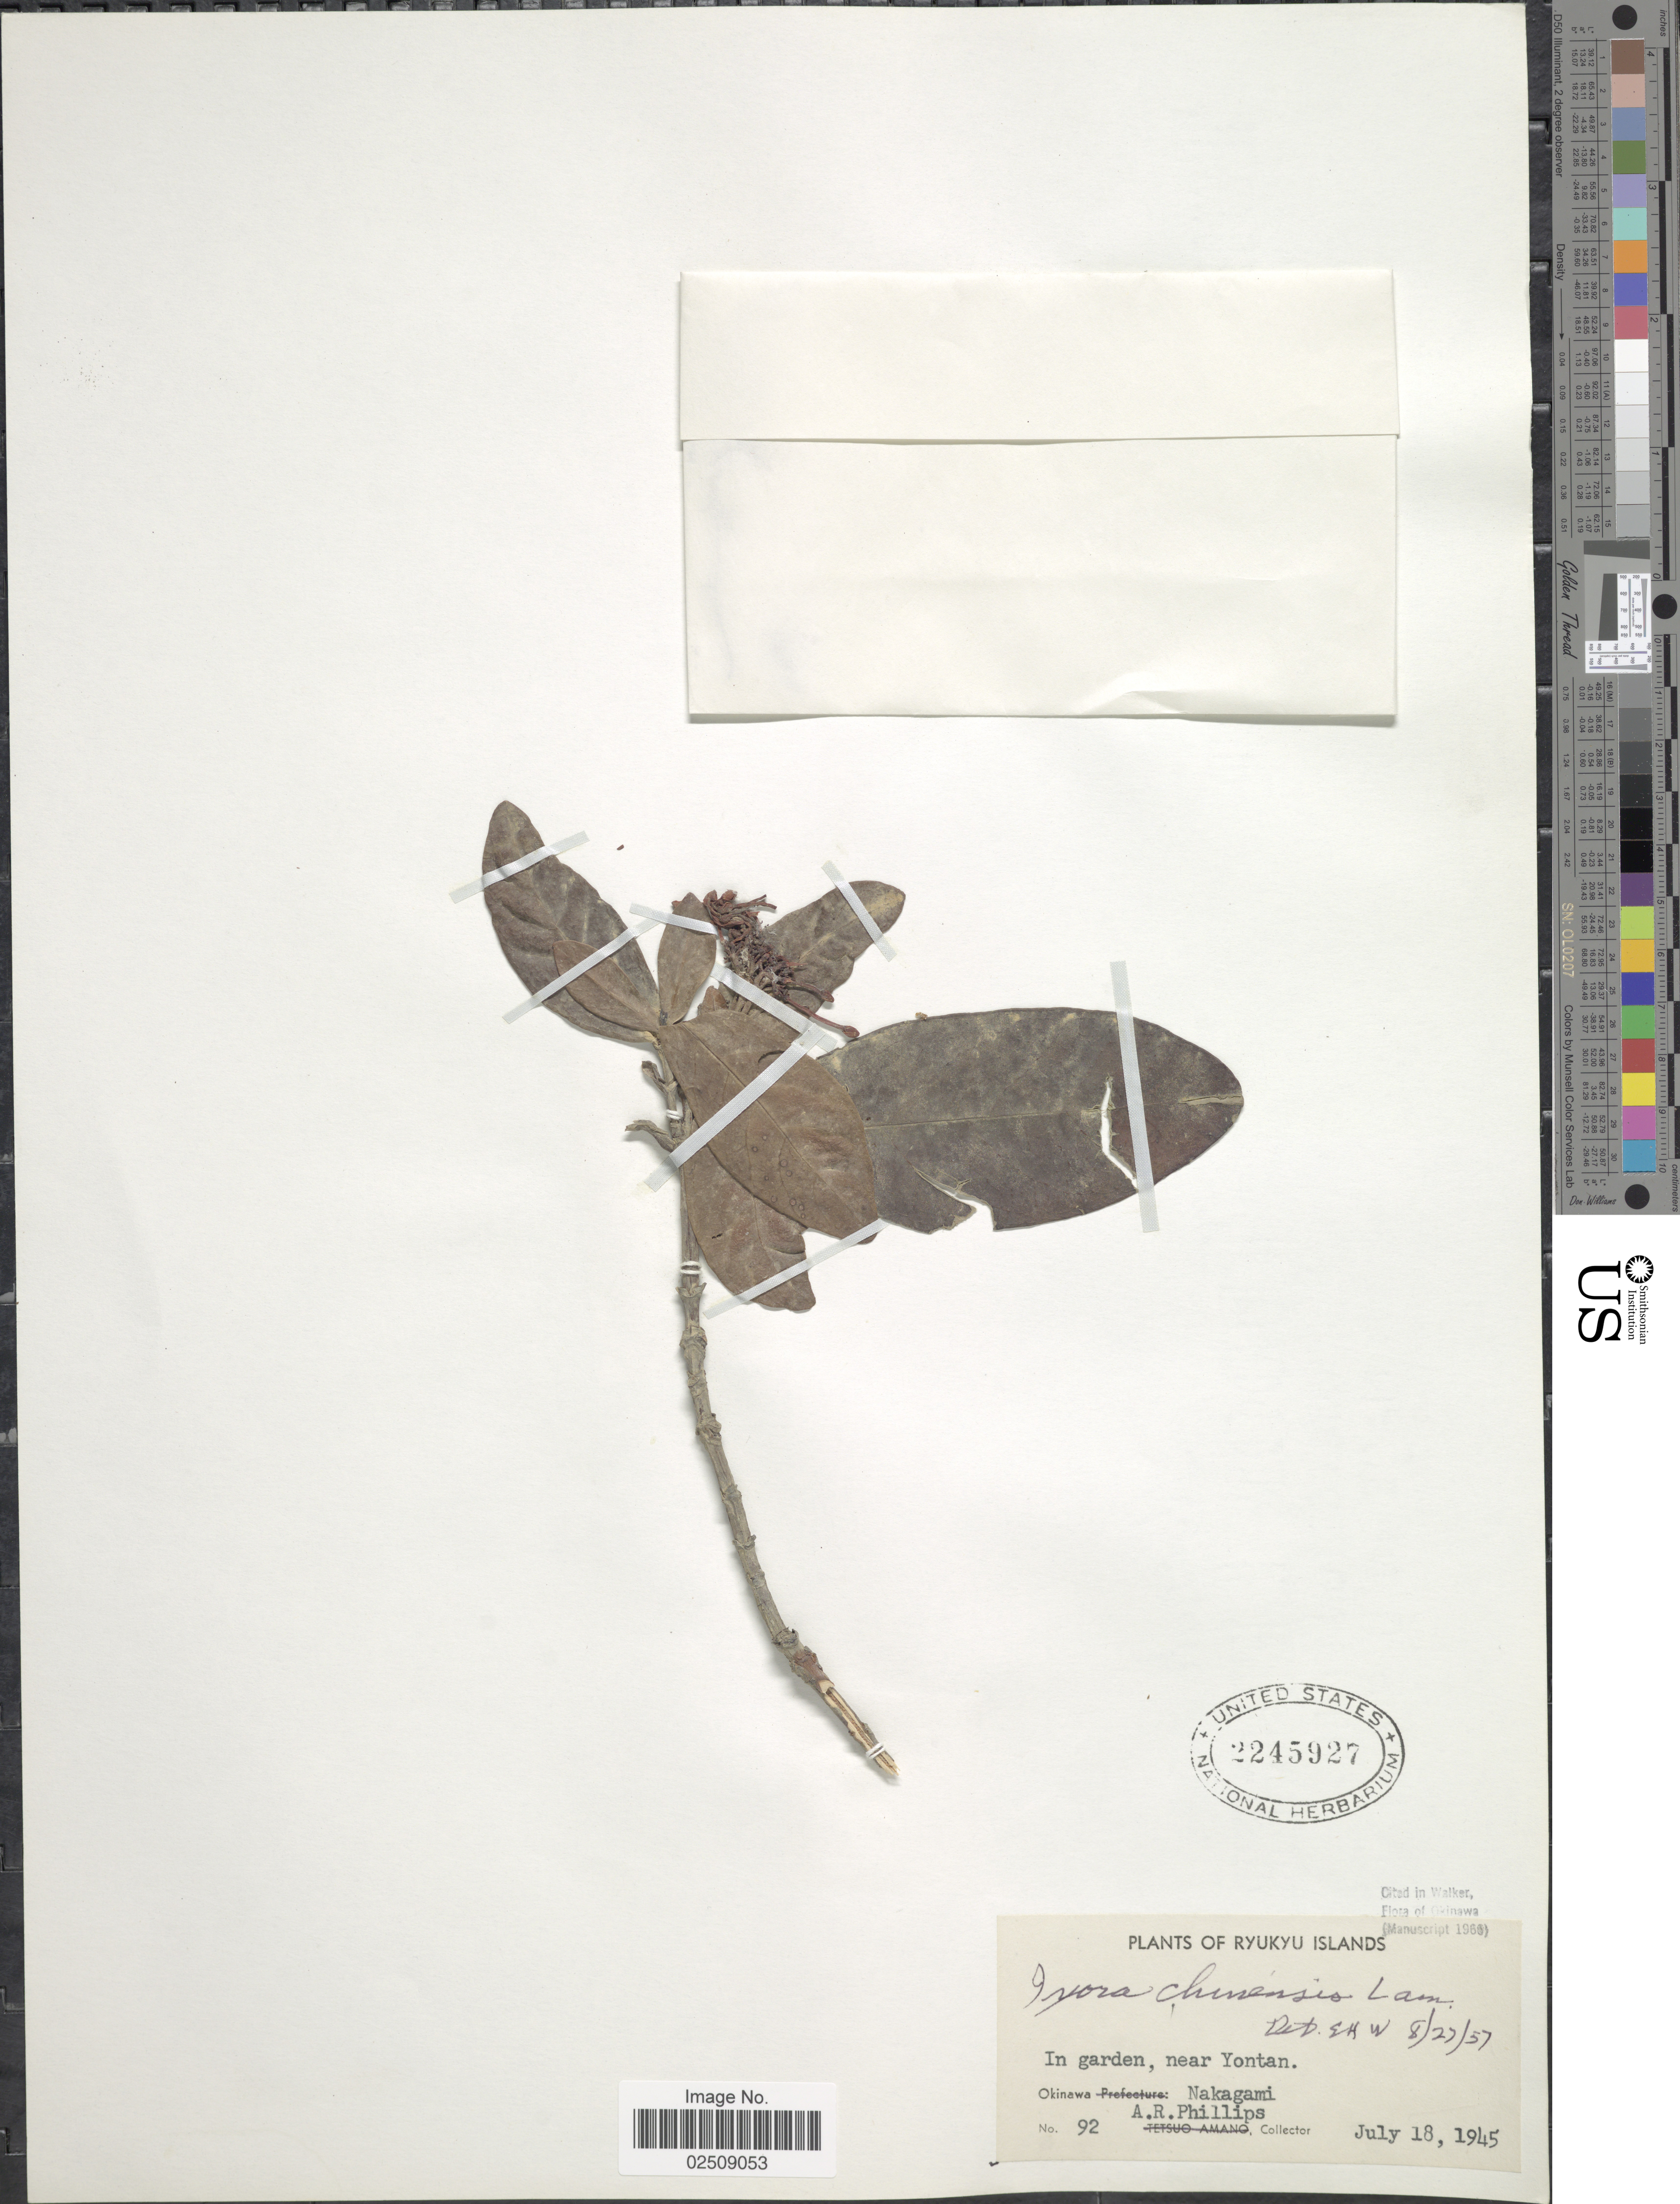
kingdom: Plantae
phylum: Tracheophyta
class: Magnoliopsida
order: Gentianales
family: Rubiaceae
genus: Ixora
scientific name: Ixora chinensis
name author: Lam.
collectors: A. R. Phillips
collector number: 92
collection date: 1945-07-18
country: Japan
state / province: Okinawa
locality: Ryukyu Islands. In garden, near Yontan. Okinawa, Nakagami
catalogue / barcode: US 2245927